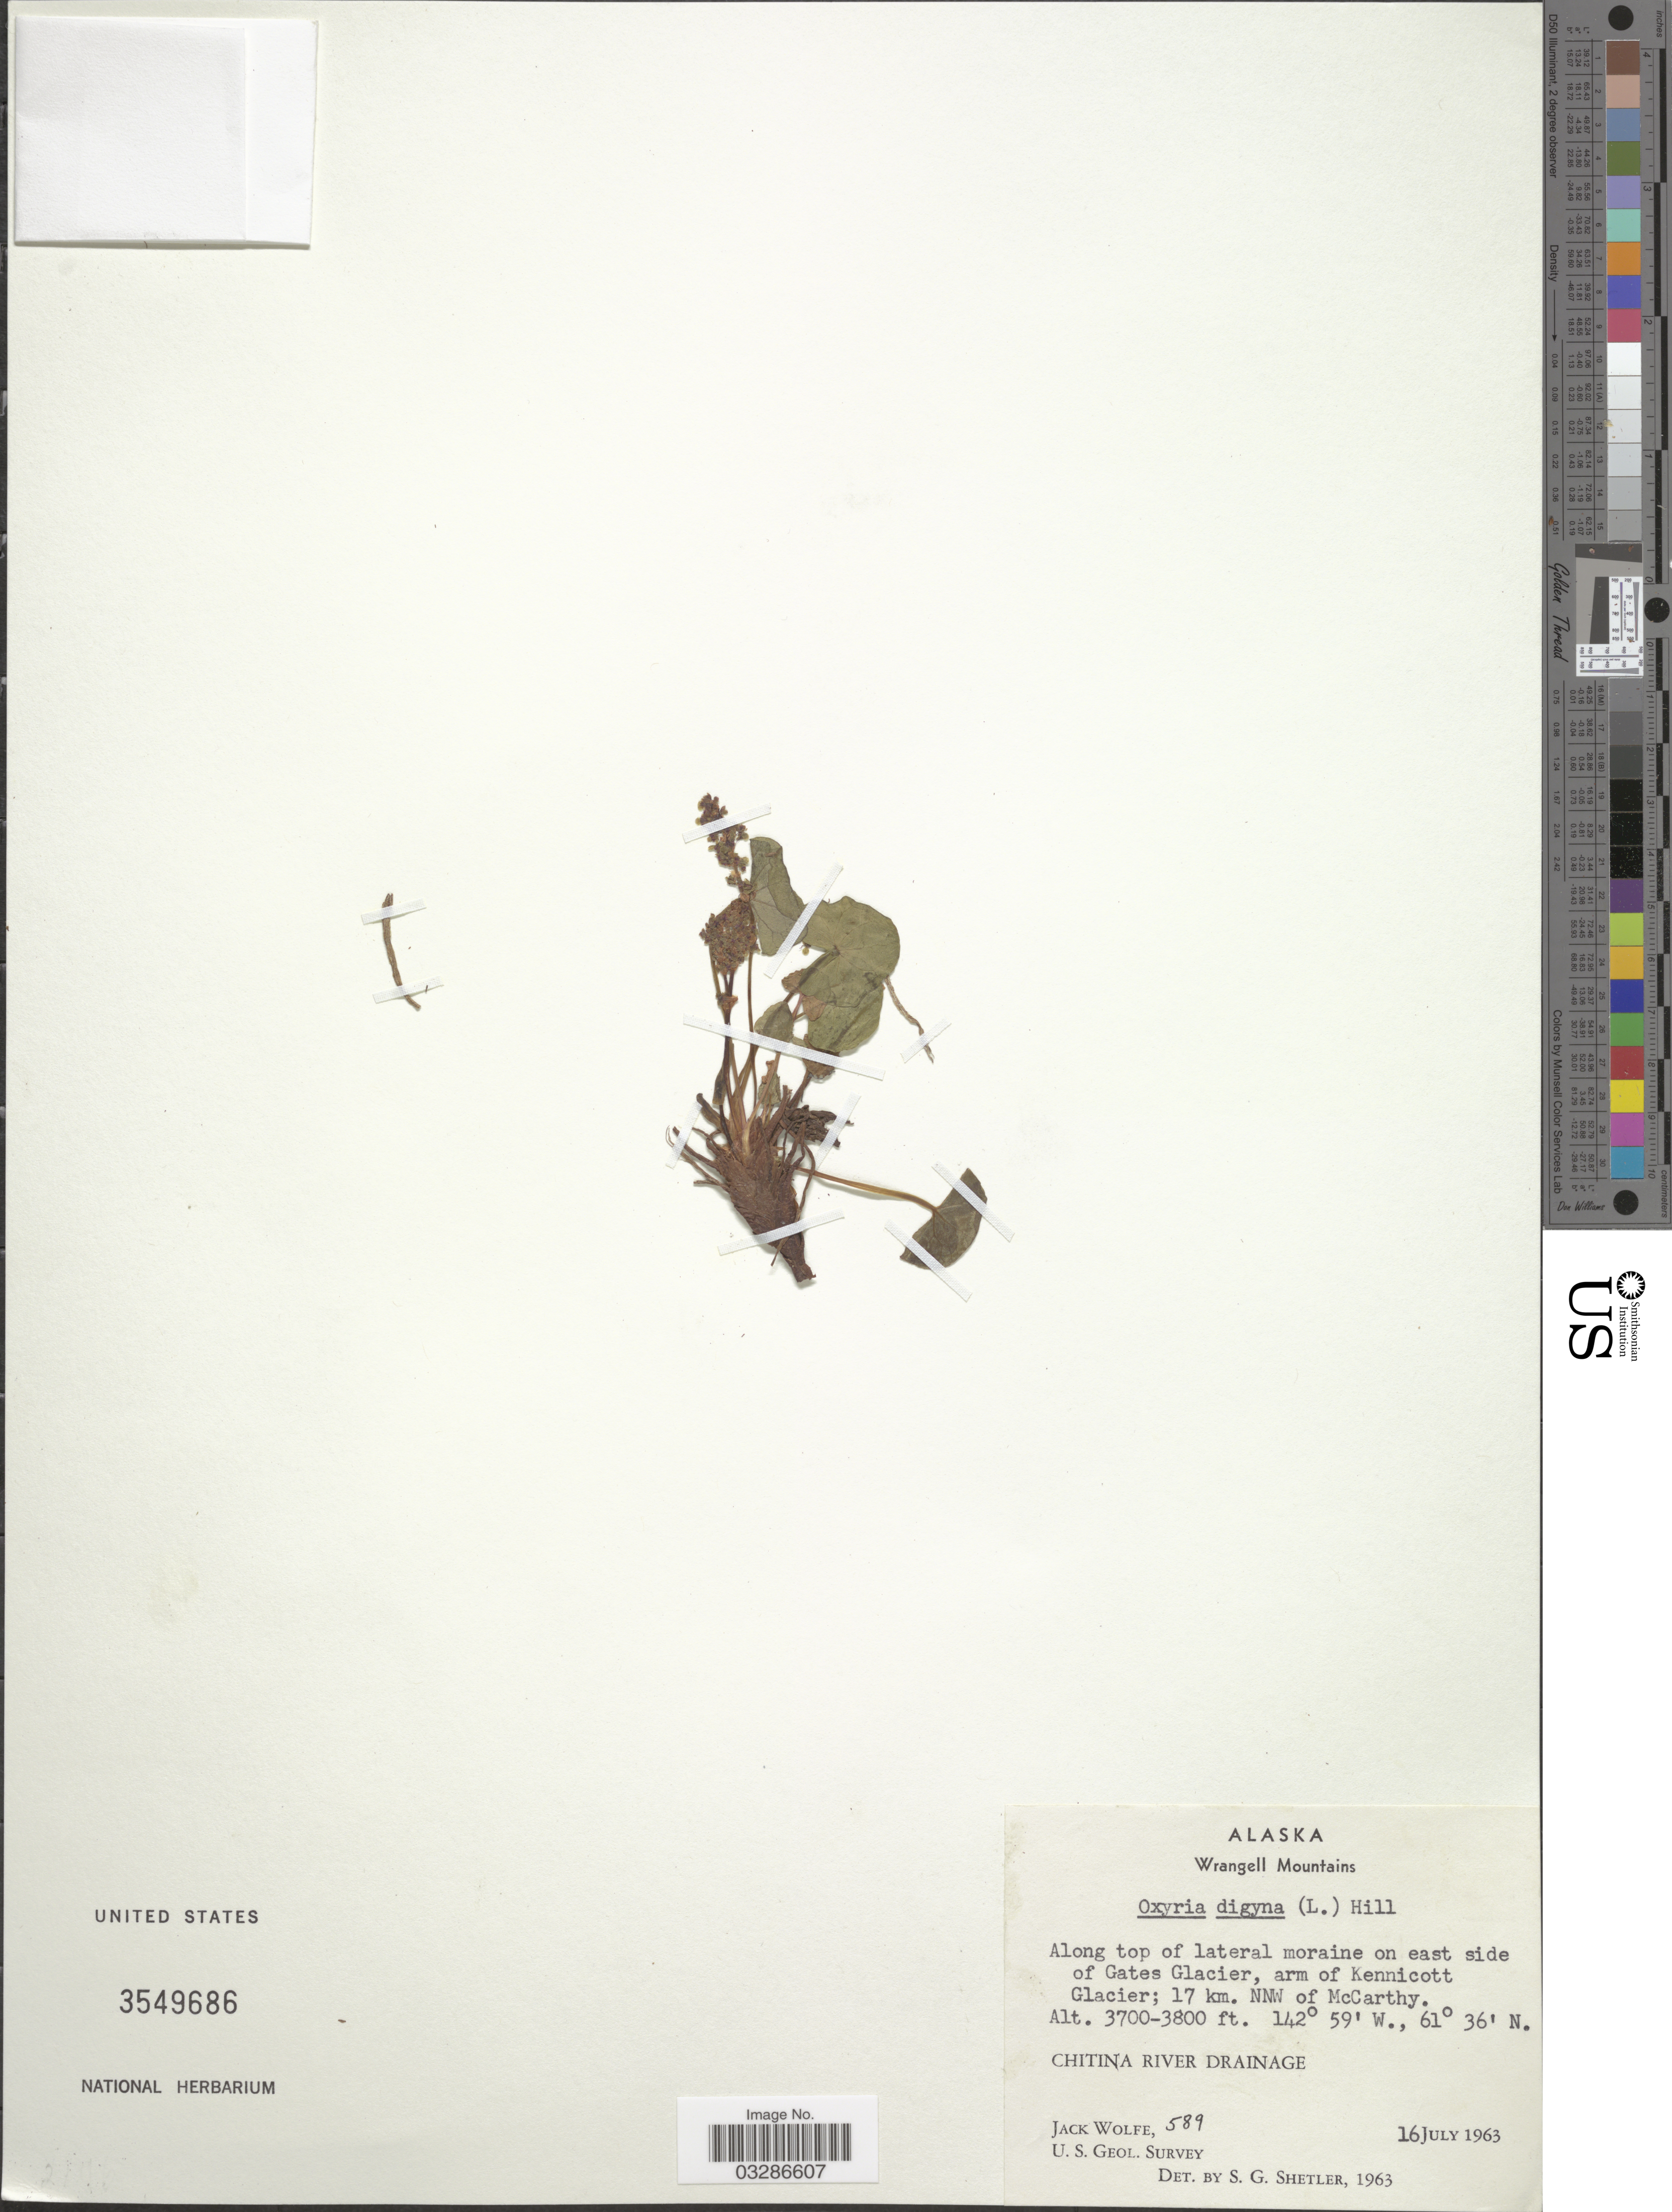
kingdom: Plantae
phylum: Tracheophyta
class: Magnoliopsida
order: Caryophyllales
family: Polygonaceae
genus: Oxyria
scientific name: Oxyria digyna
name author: (L.) Hill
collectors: J. Wolfe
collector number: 589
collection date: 1963-07-16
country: United States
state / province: Alaska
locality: Wrangell Mountains, Along top of lateral moraine on east side of Gates Glacier, arm of Kennicott Glacier; 17 km. NNW of McCarthy, Chitina River Drainage.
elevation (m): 1128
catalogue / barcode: US 3549686